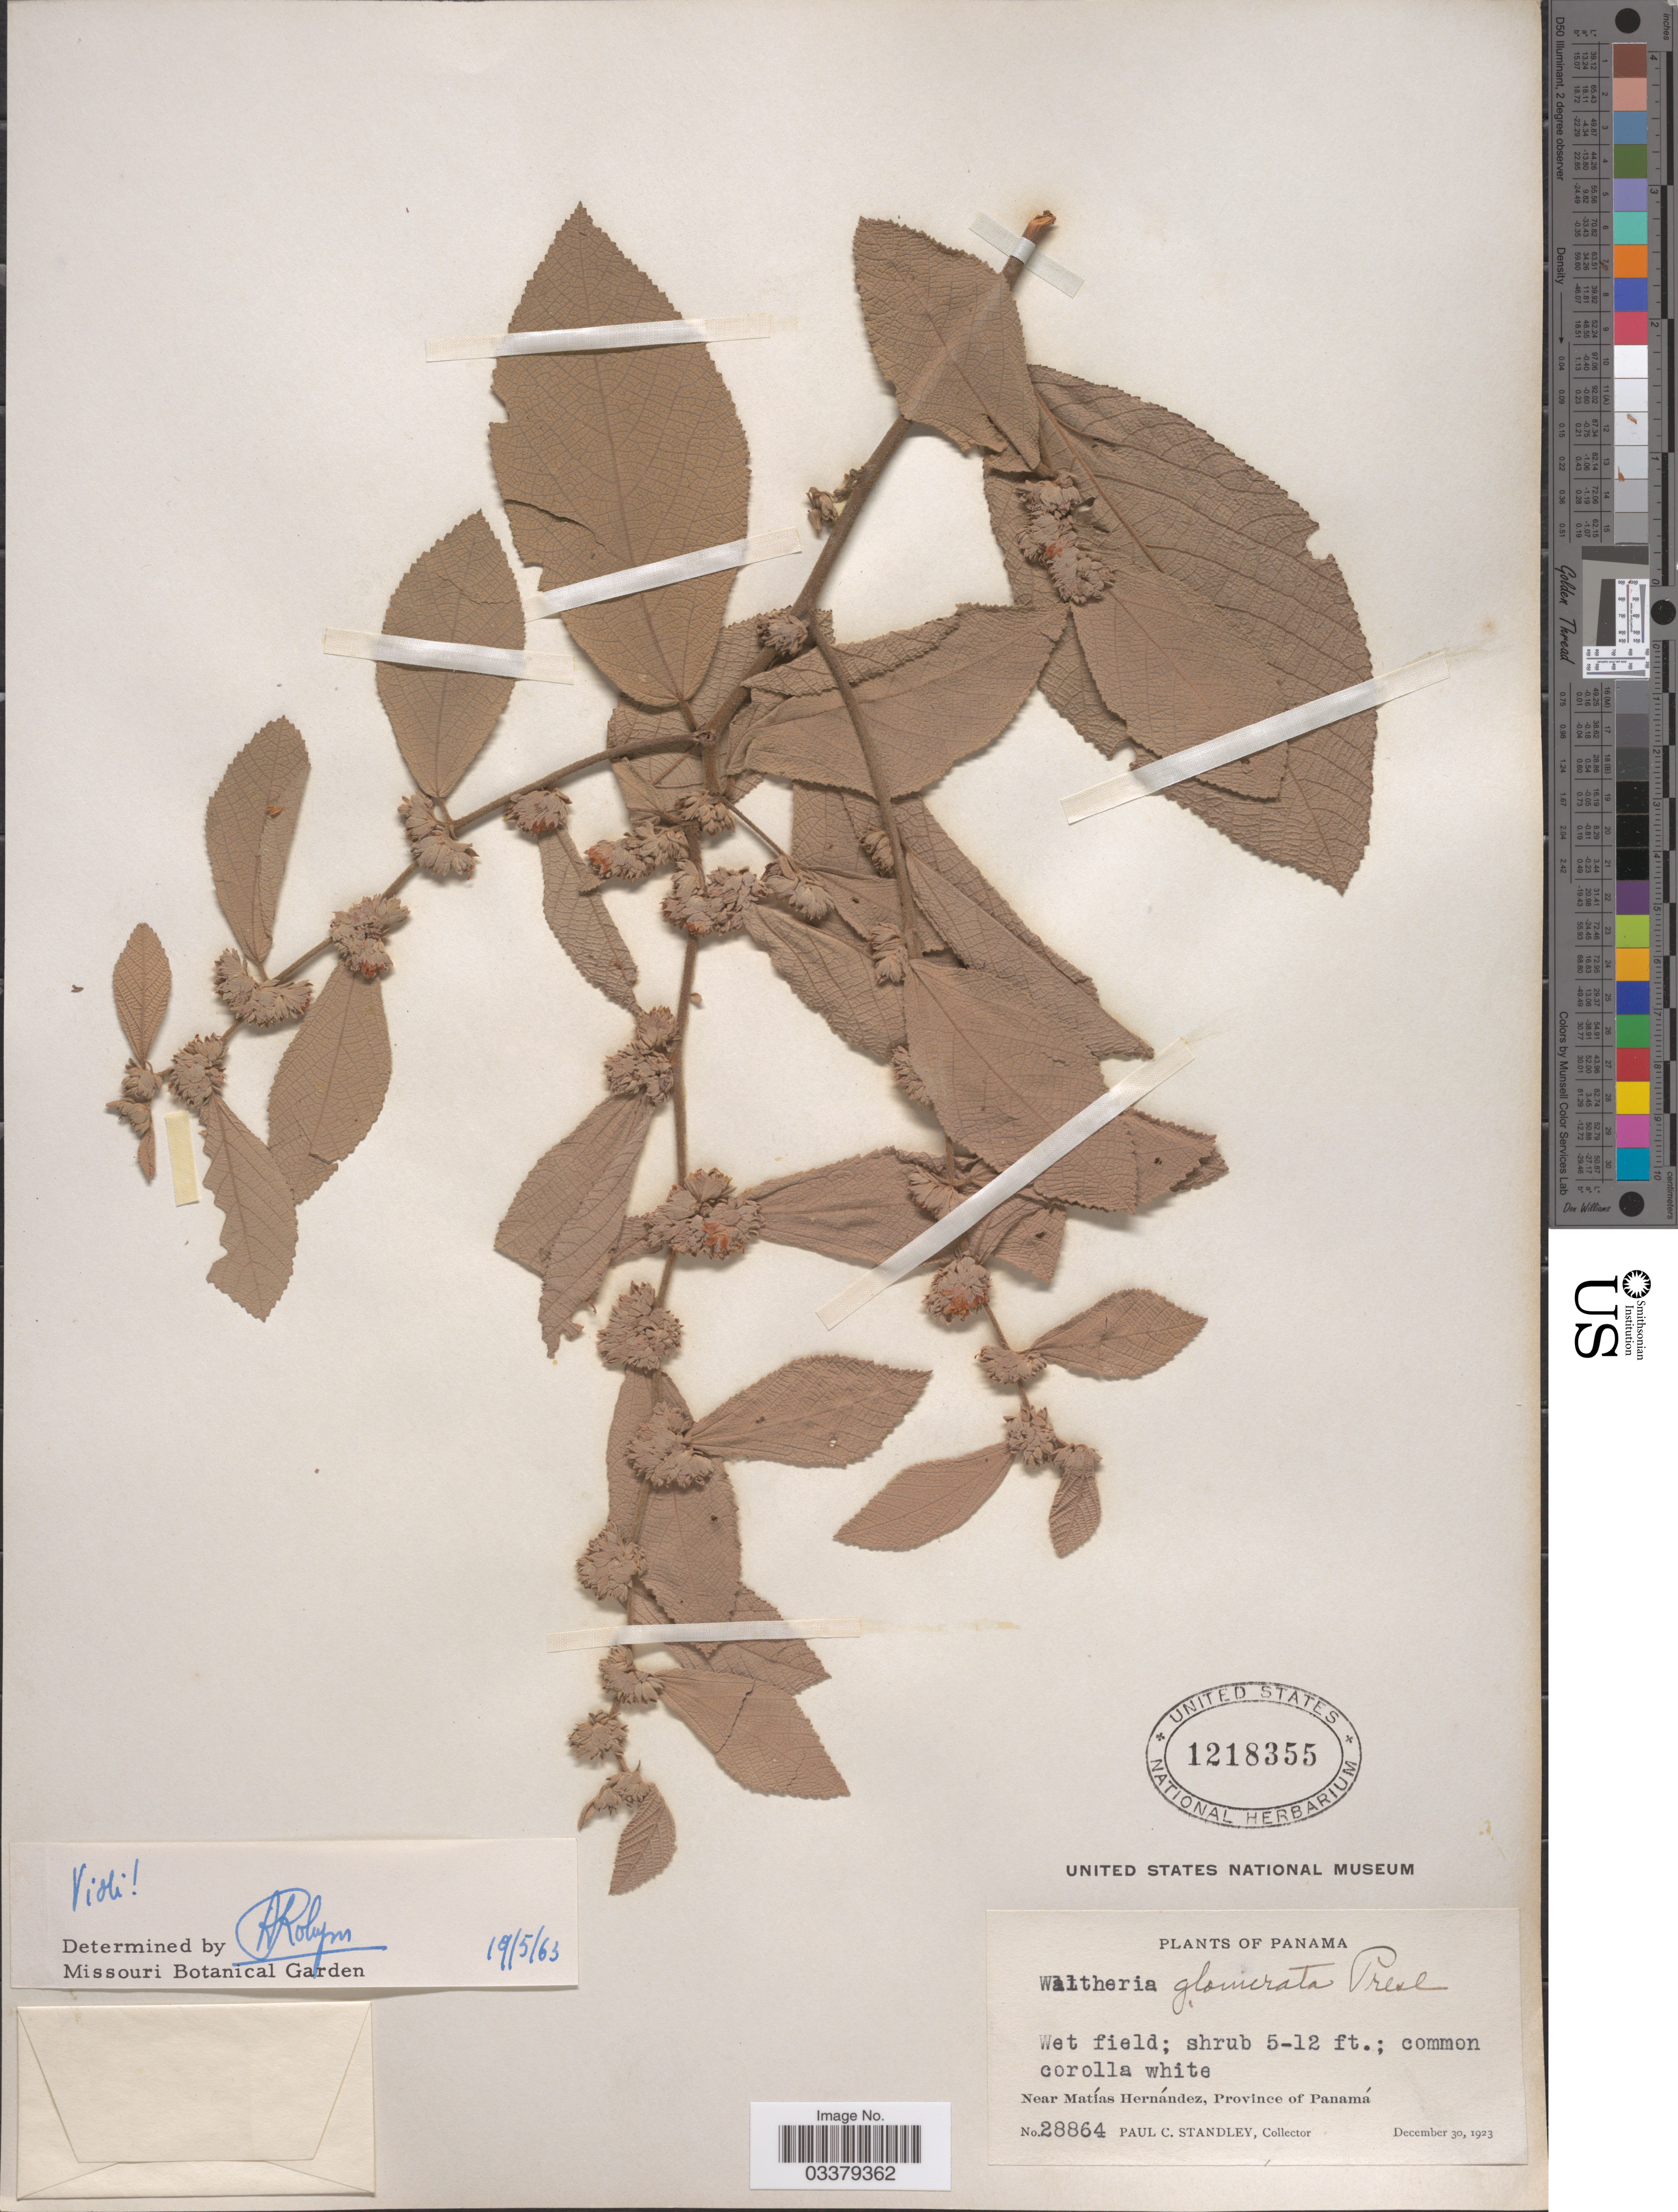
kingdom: Plantae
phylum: Tracheophyta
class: Magnoliopsida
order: Malvales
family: Malvaceae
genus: Waltheria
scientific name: Waltheria glomerata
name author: C. Presl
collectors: P. C. Standley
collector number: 28864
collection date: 1923-12-30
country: Panama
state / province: Panamá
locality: Near Matías Hernández.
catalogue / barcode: US 1218355